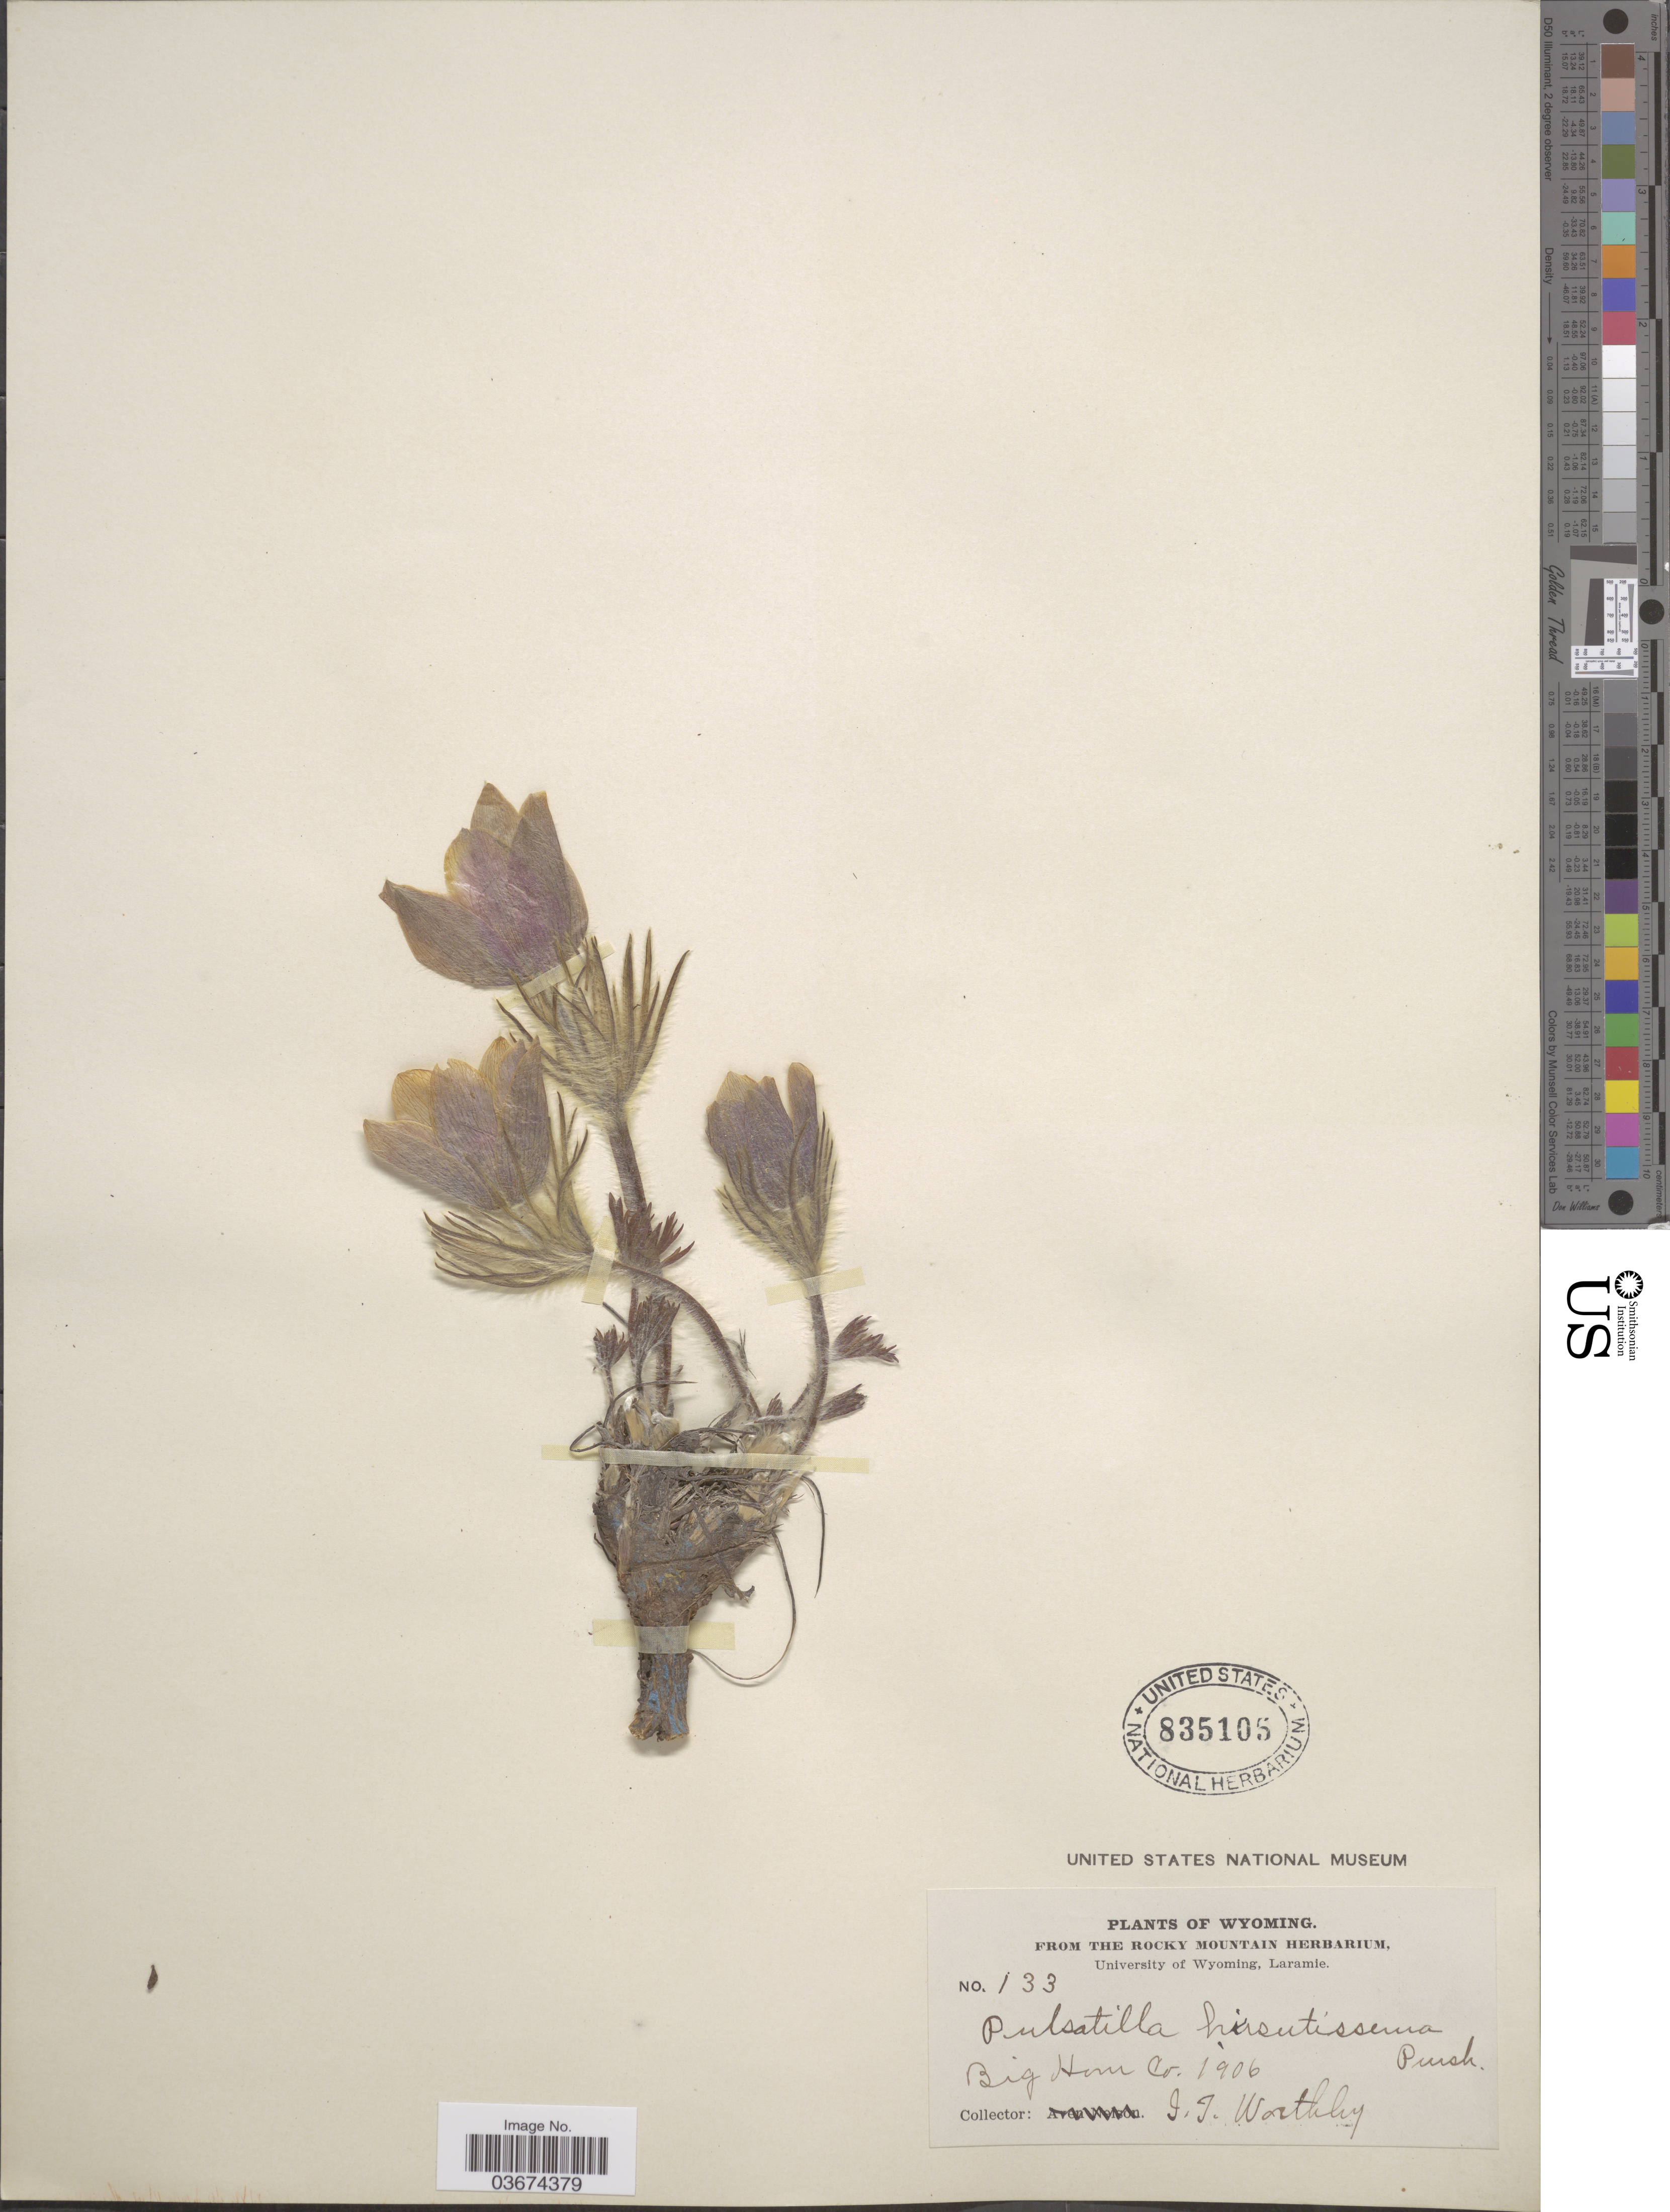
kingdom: Plantae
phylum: Tracheophyta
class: Magnoliopsida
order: Ranunculales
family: Ranunculaceae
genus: Pulsatilla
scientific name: Pulsatilla nuttalliana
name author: (DC.) Bercht. & J. Presl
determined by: Strong, Mark T., (BOT), Smithsonian Institution - National Museum of Natural History (UNITED STATES)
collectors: I. Worthley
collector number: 133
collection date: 1906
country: United States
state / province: Wyoming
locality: Big Horn Co.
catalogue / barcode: US 835105